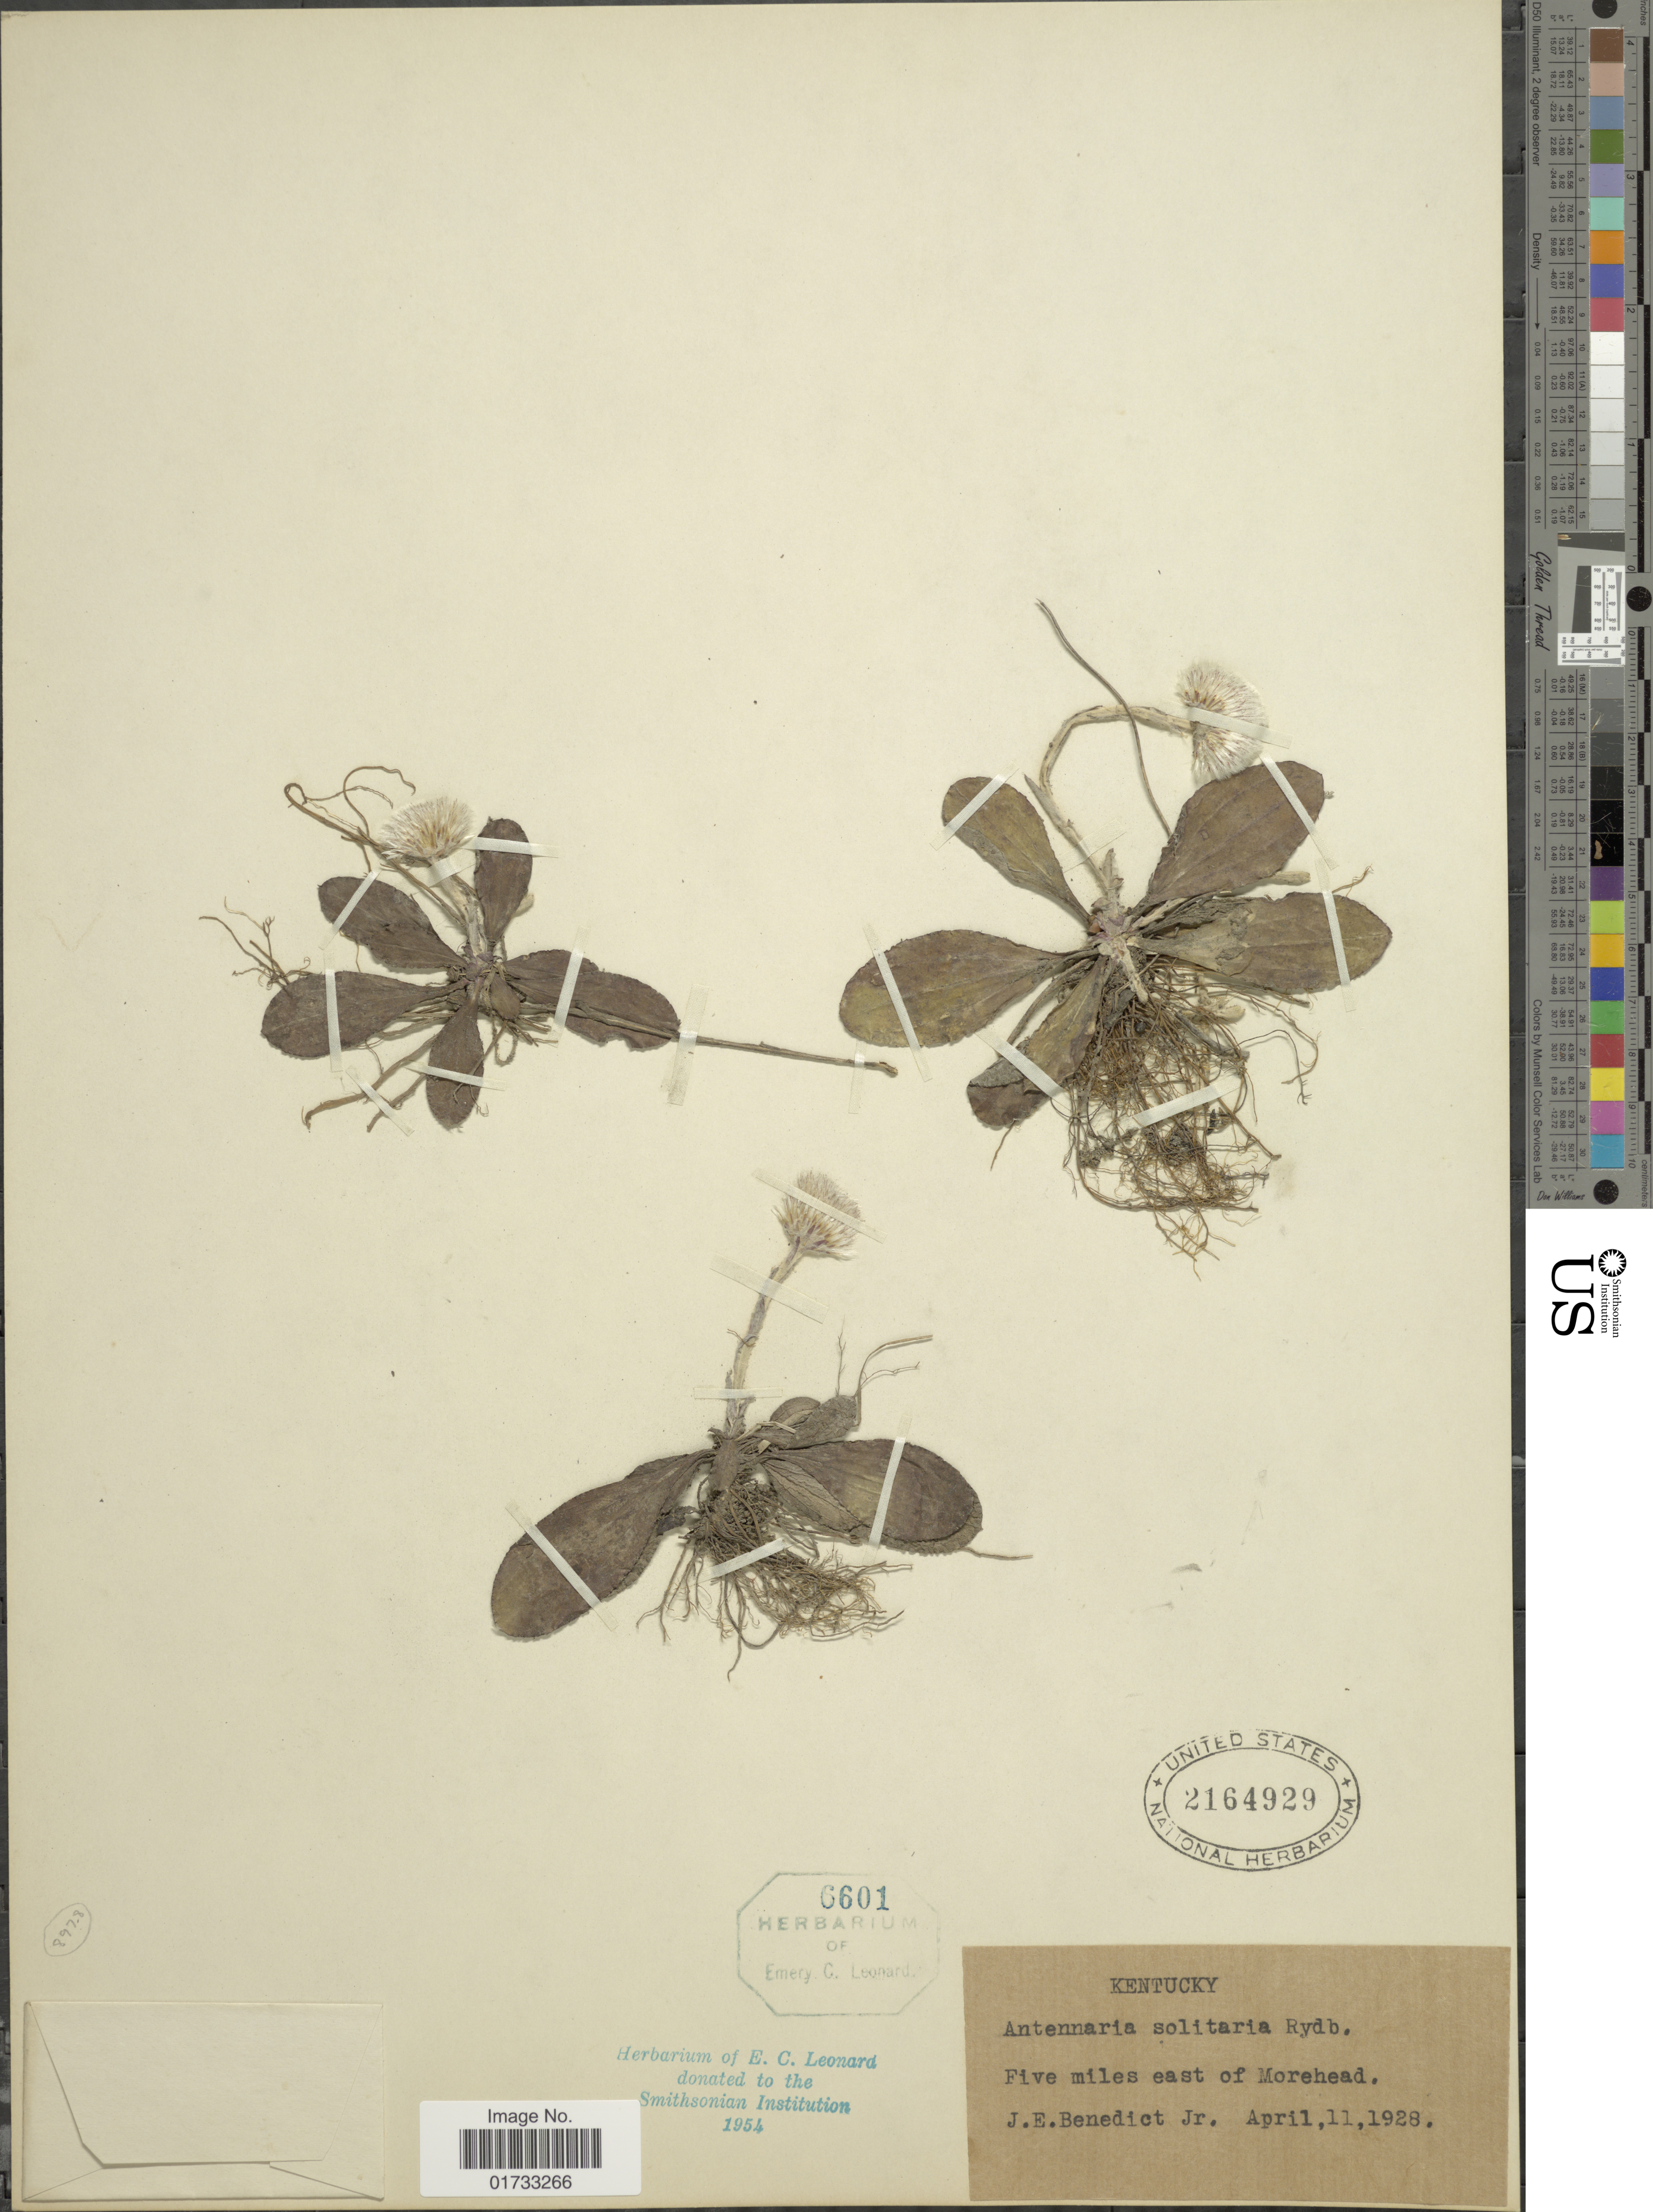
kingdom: Plantae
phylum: Tracheophyta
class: Magnoliopsida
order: Asterales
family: Asteraceae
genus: Antennaria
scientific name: Antennaria solitaria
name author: Rydb.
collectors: J. Benedict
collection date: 1928-04-11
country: United States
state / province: Kentucky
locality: Five miles east of Morehead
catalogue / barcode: US 2164929